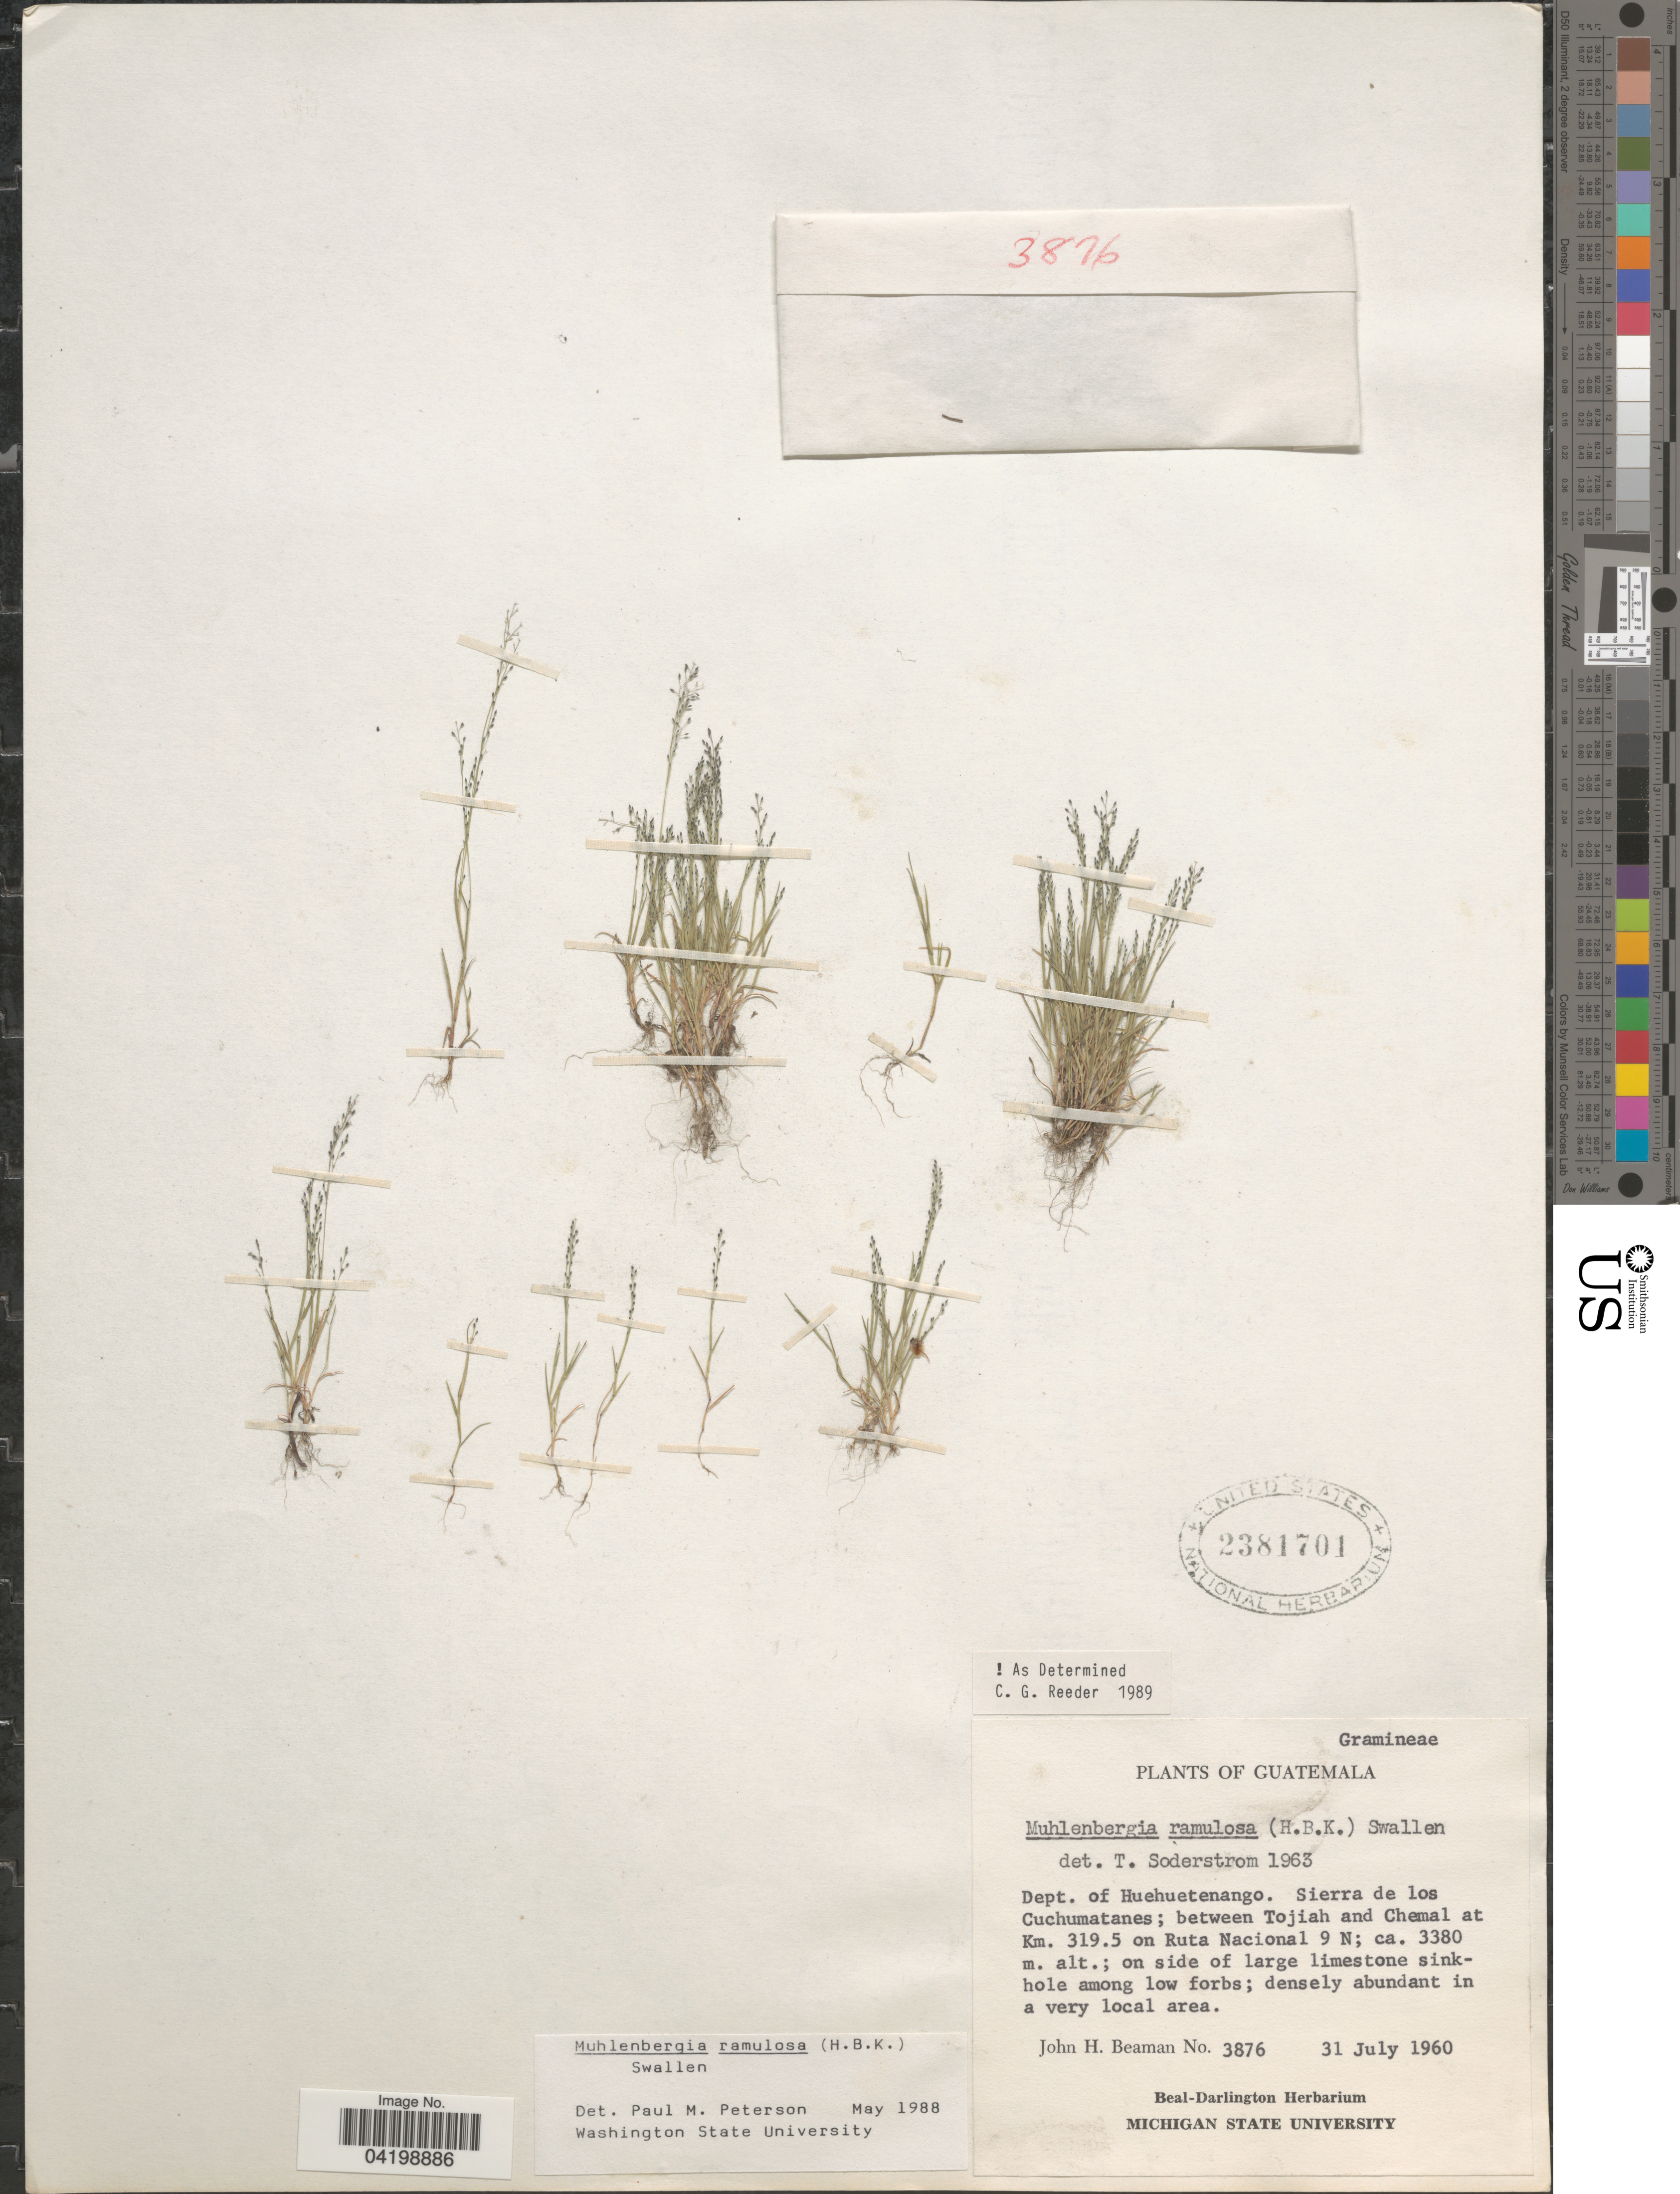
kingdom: Plantae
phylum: Tracheophyta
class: Liliopsida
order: Poales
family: Poaceae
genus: Muhlenbergia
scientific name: Muhlenbergia ramulosa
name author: (Kunth) Swallen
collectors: J. H. Beaman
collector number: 3876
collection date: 1960-07-31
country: Guatemala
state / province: Huehuetenango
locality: Dept. of Huehuetenango. Sierra de los Cuchumatanes; between Tojiah and Chemal at Km. 319.5 on Ruta Nacional 9 N.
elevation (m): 3380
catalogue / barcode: US 2381701